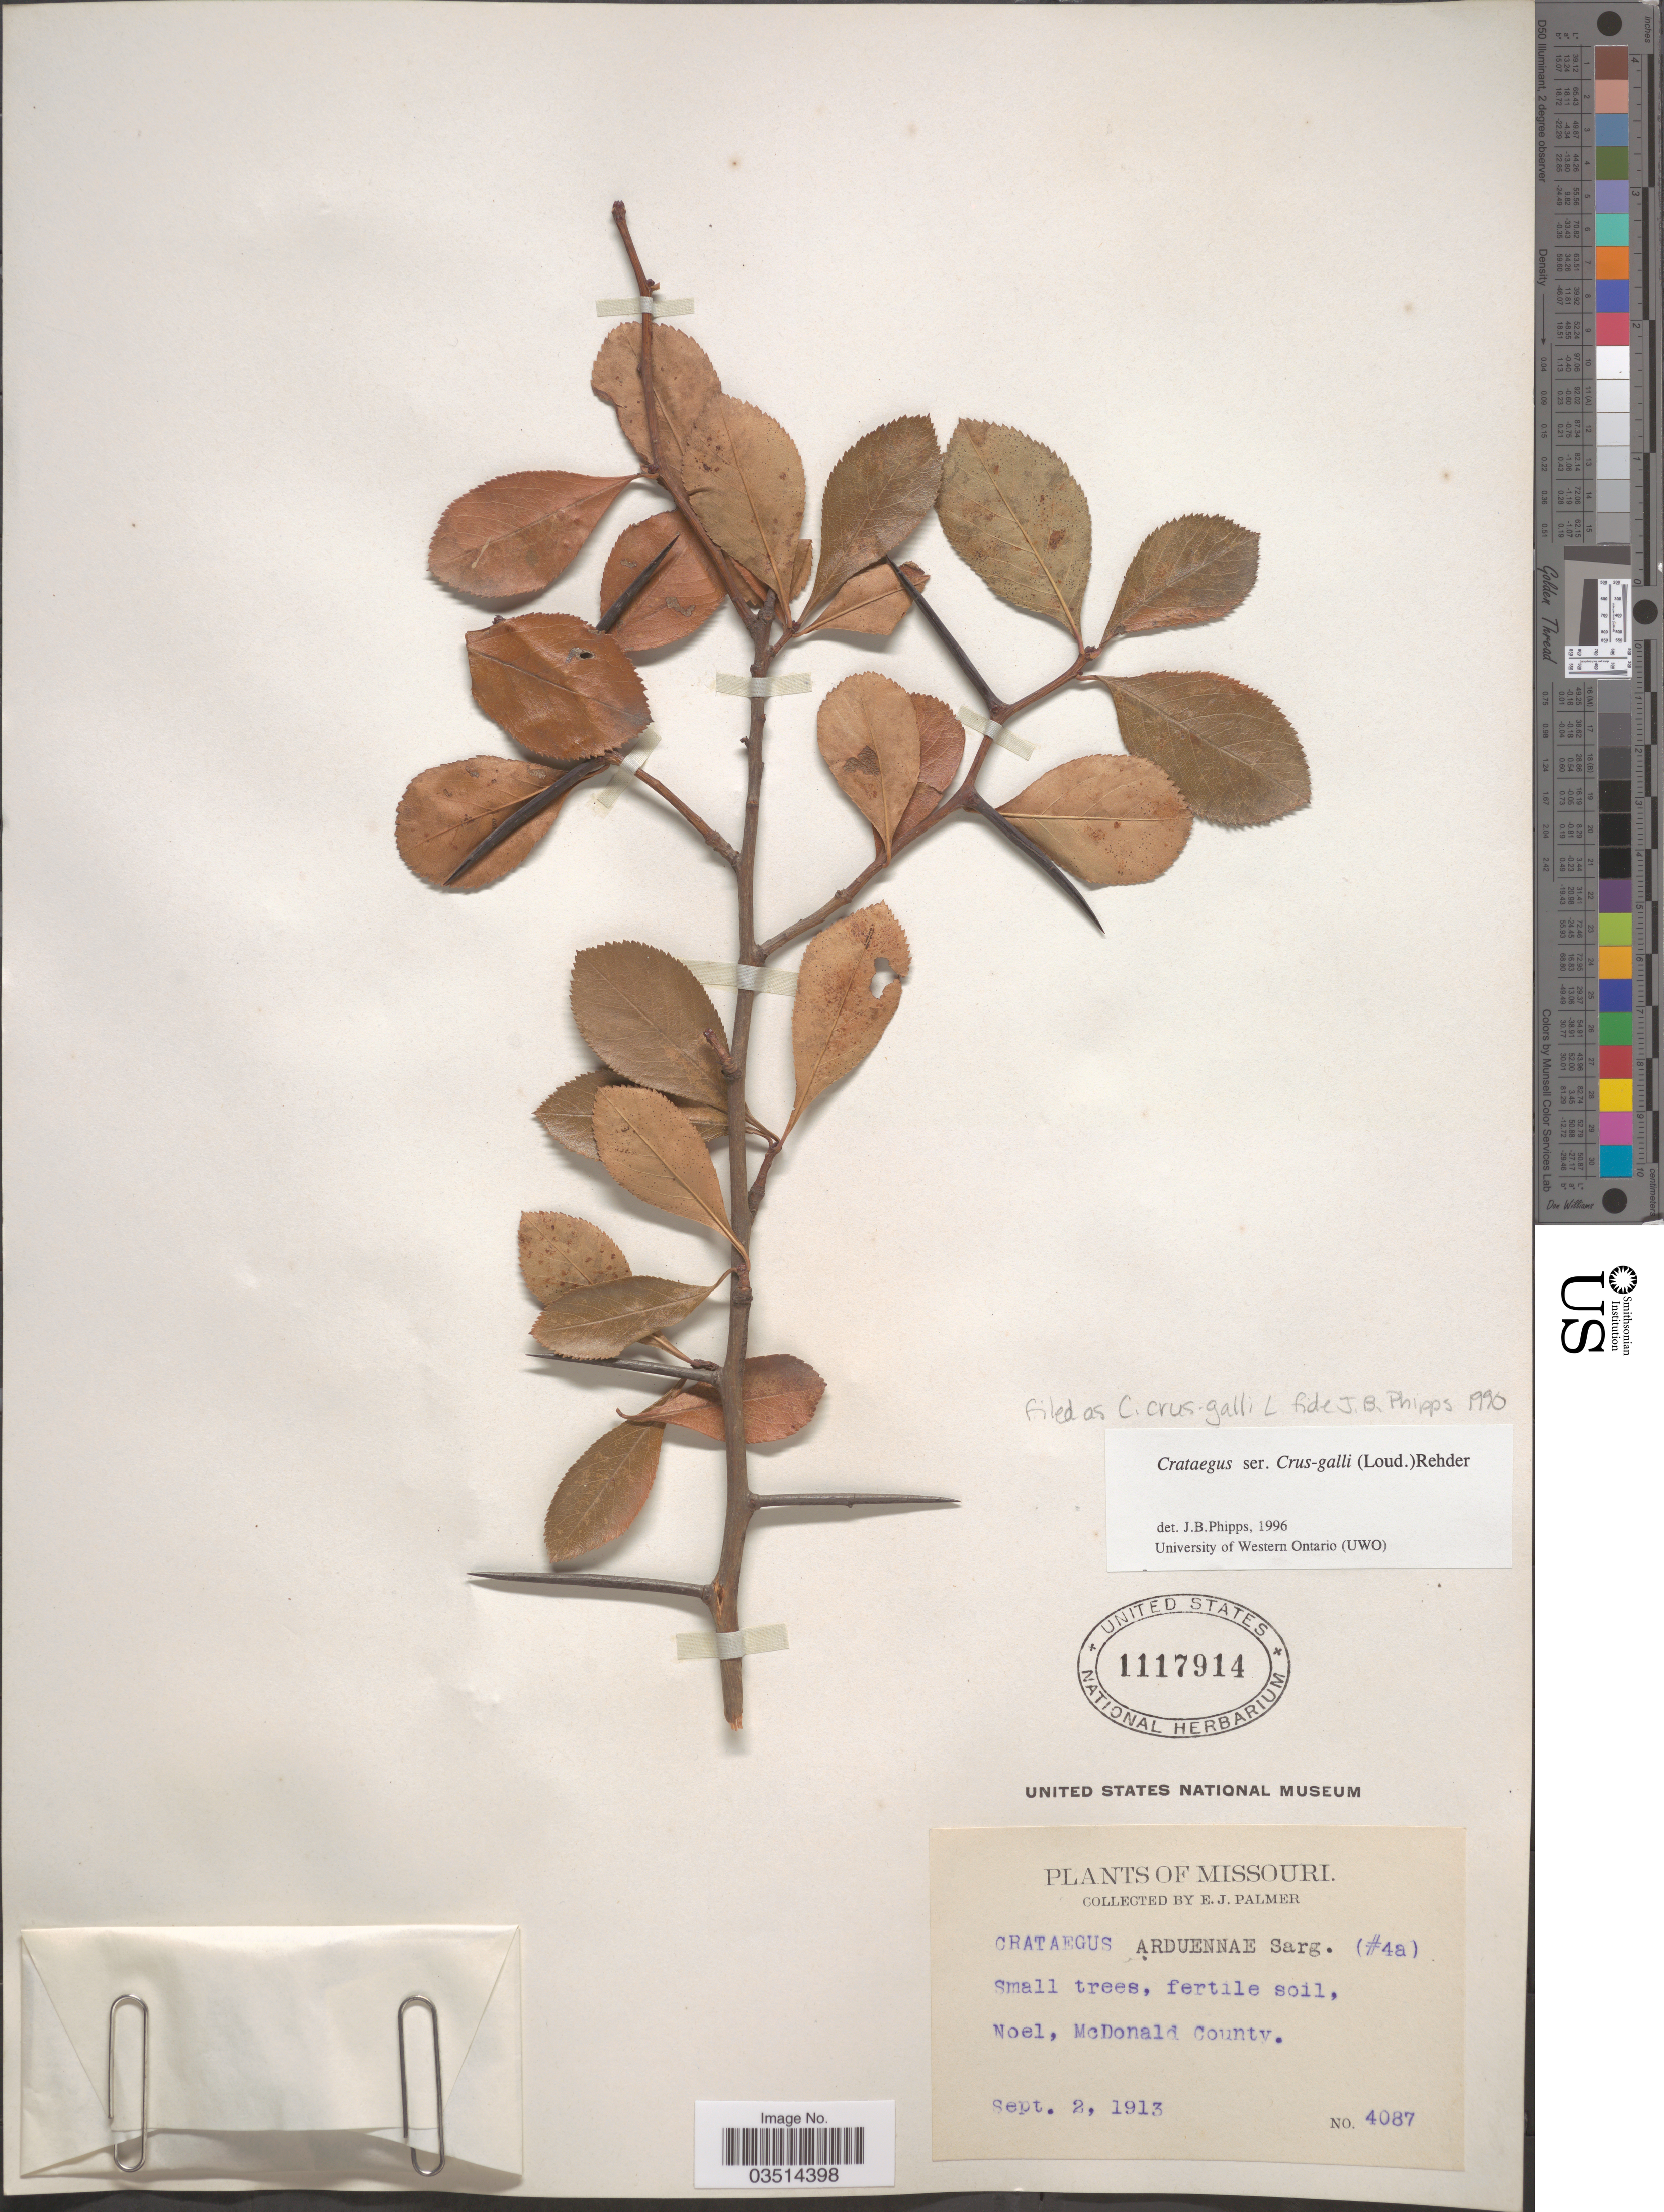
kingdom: Plantae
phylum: Tracheophyta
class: Magnoliopsida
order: Rosales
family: Rosaceae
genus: Crataegus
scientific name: Crataegus crus-galli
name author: L.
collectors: E. J. Palmer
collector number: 4087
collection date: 1913-09-02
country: United States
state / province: Missouri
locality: Noel, McDonald County.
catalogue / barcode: US 1117914